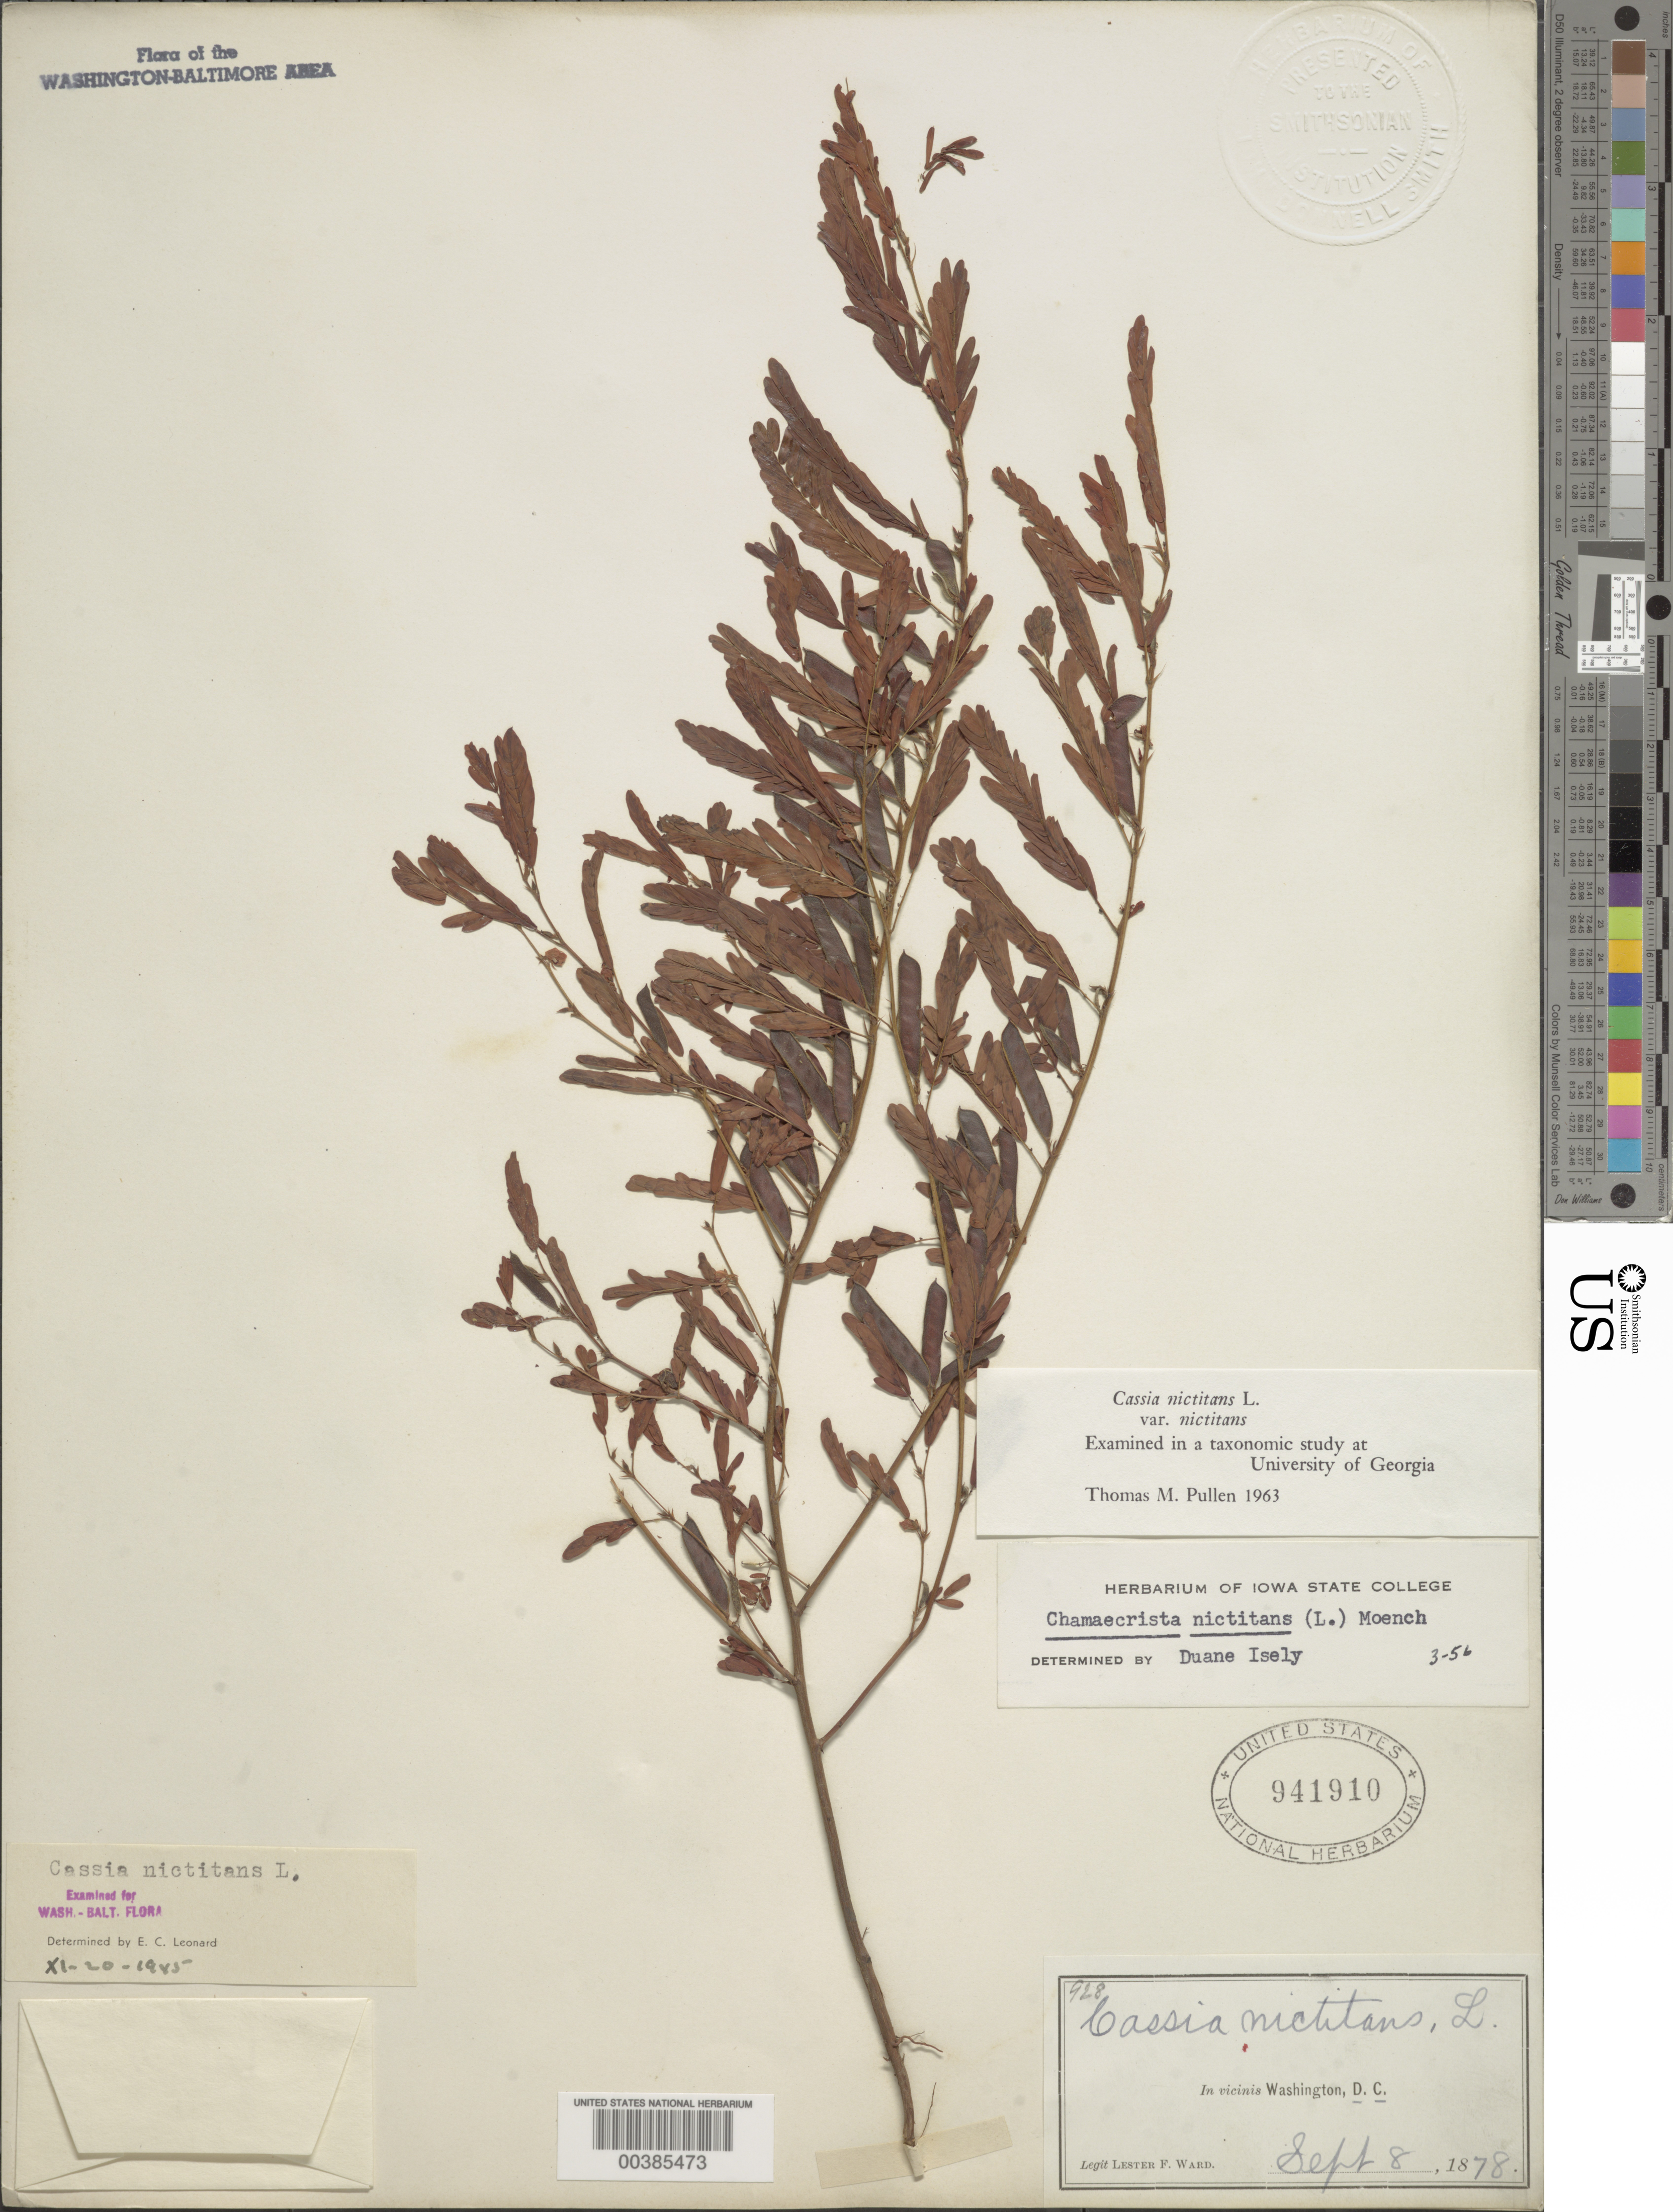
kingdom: Plantae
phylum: Tracheophyta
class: Magnoliopsida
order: Fabales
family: Fabaceae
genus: Chamaecrista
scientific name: Chamaecrista nictitans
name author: (L.) Moench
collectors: L. F. Ward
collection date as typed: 08 Sep 1878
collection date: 1878-09-08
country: United States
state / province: District of Columbia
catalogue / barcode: US 941910